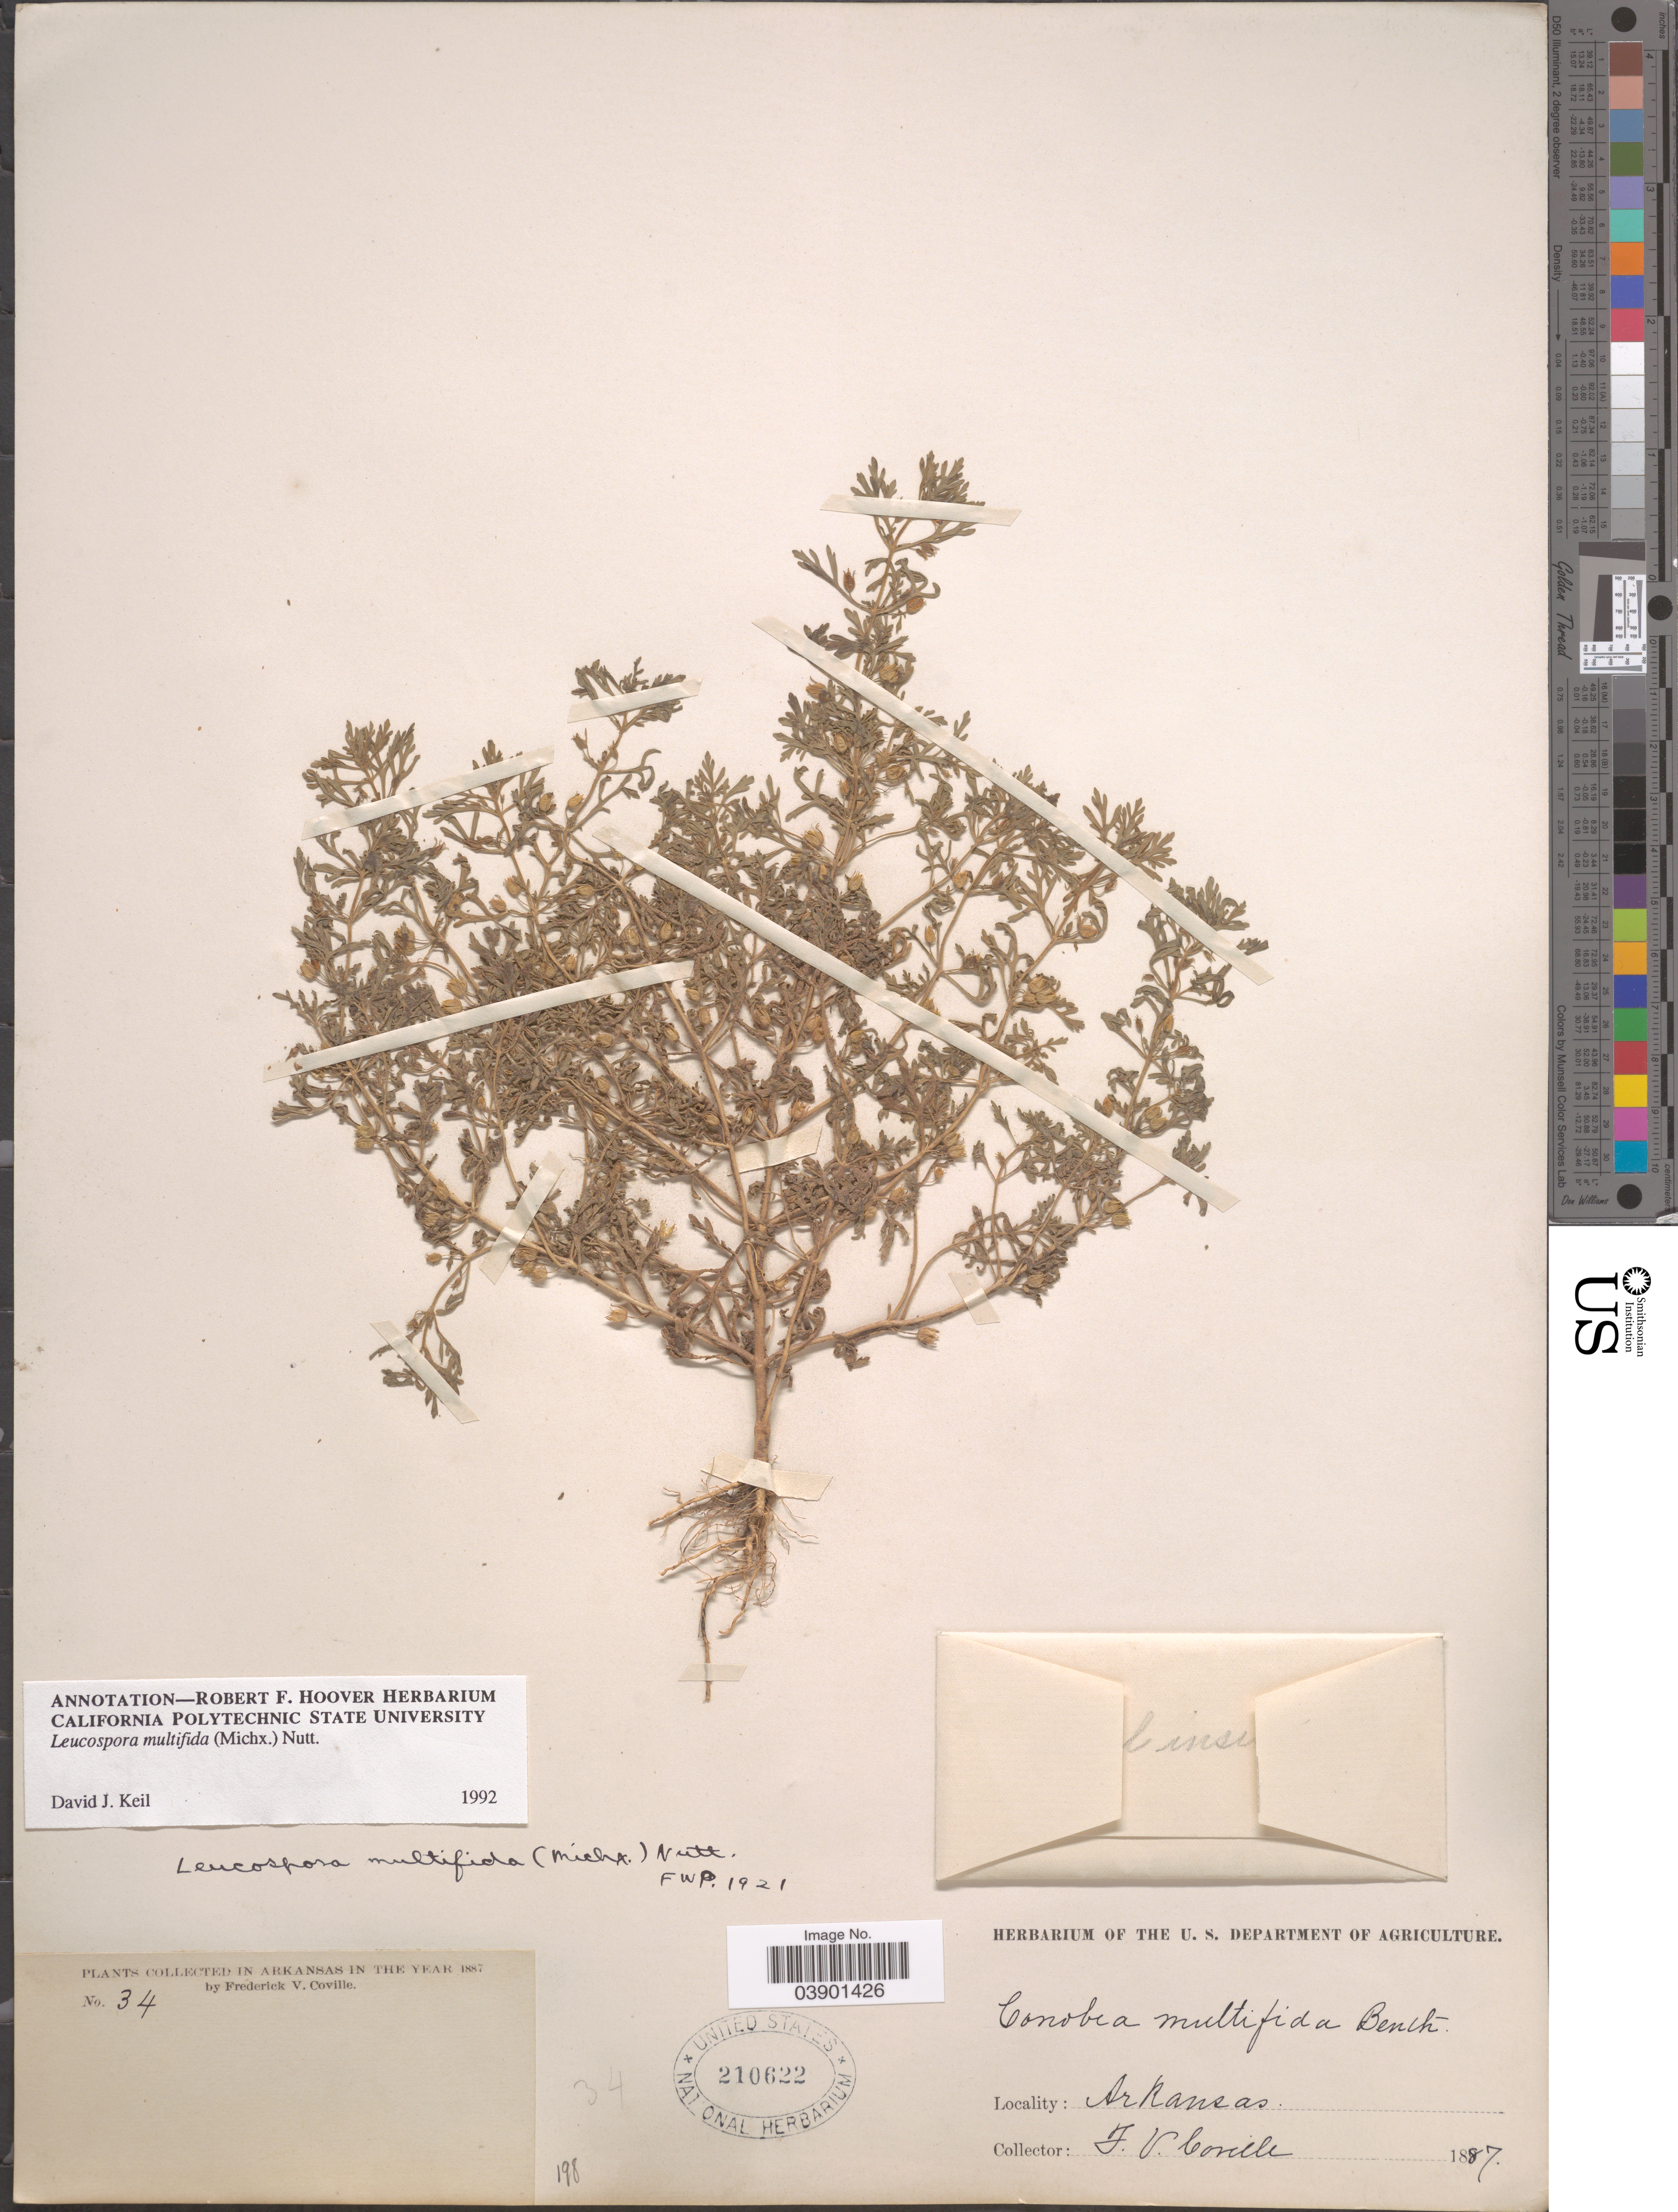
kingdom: Plantae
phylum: Tracheophyta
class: Magnoliopsida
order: Lamiales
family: Plantaginaceae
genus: Leucospora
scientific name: Leucospora multifida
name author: (Michx.) Nutt.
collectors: F. V. Coville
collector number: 34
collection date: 1887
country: United States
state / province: Arkansas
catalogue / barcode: US 210622